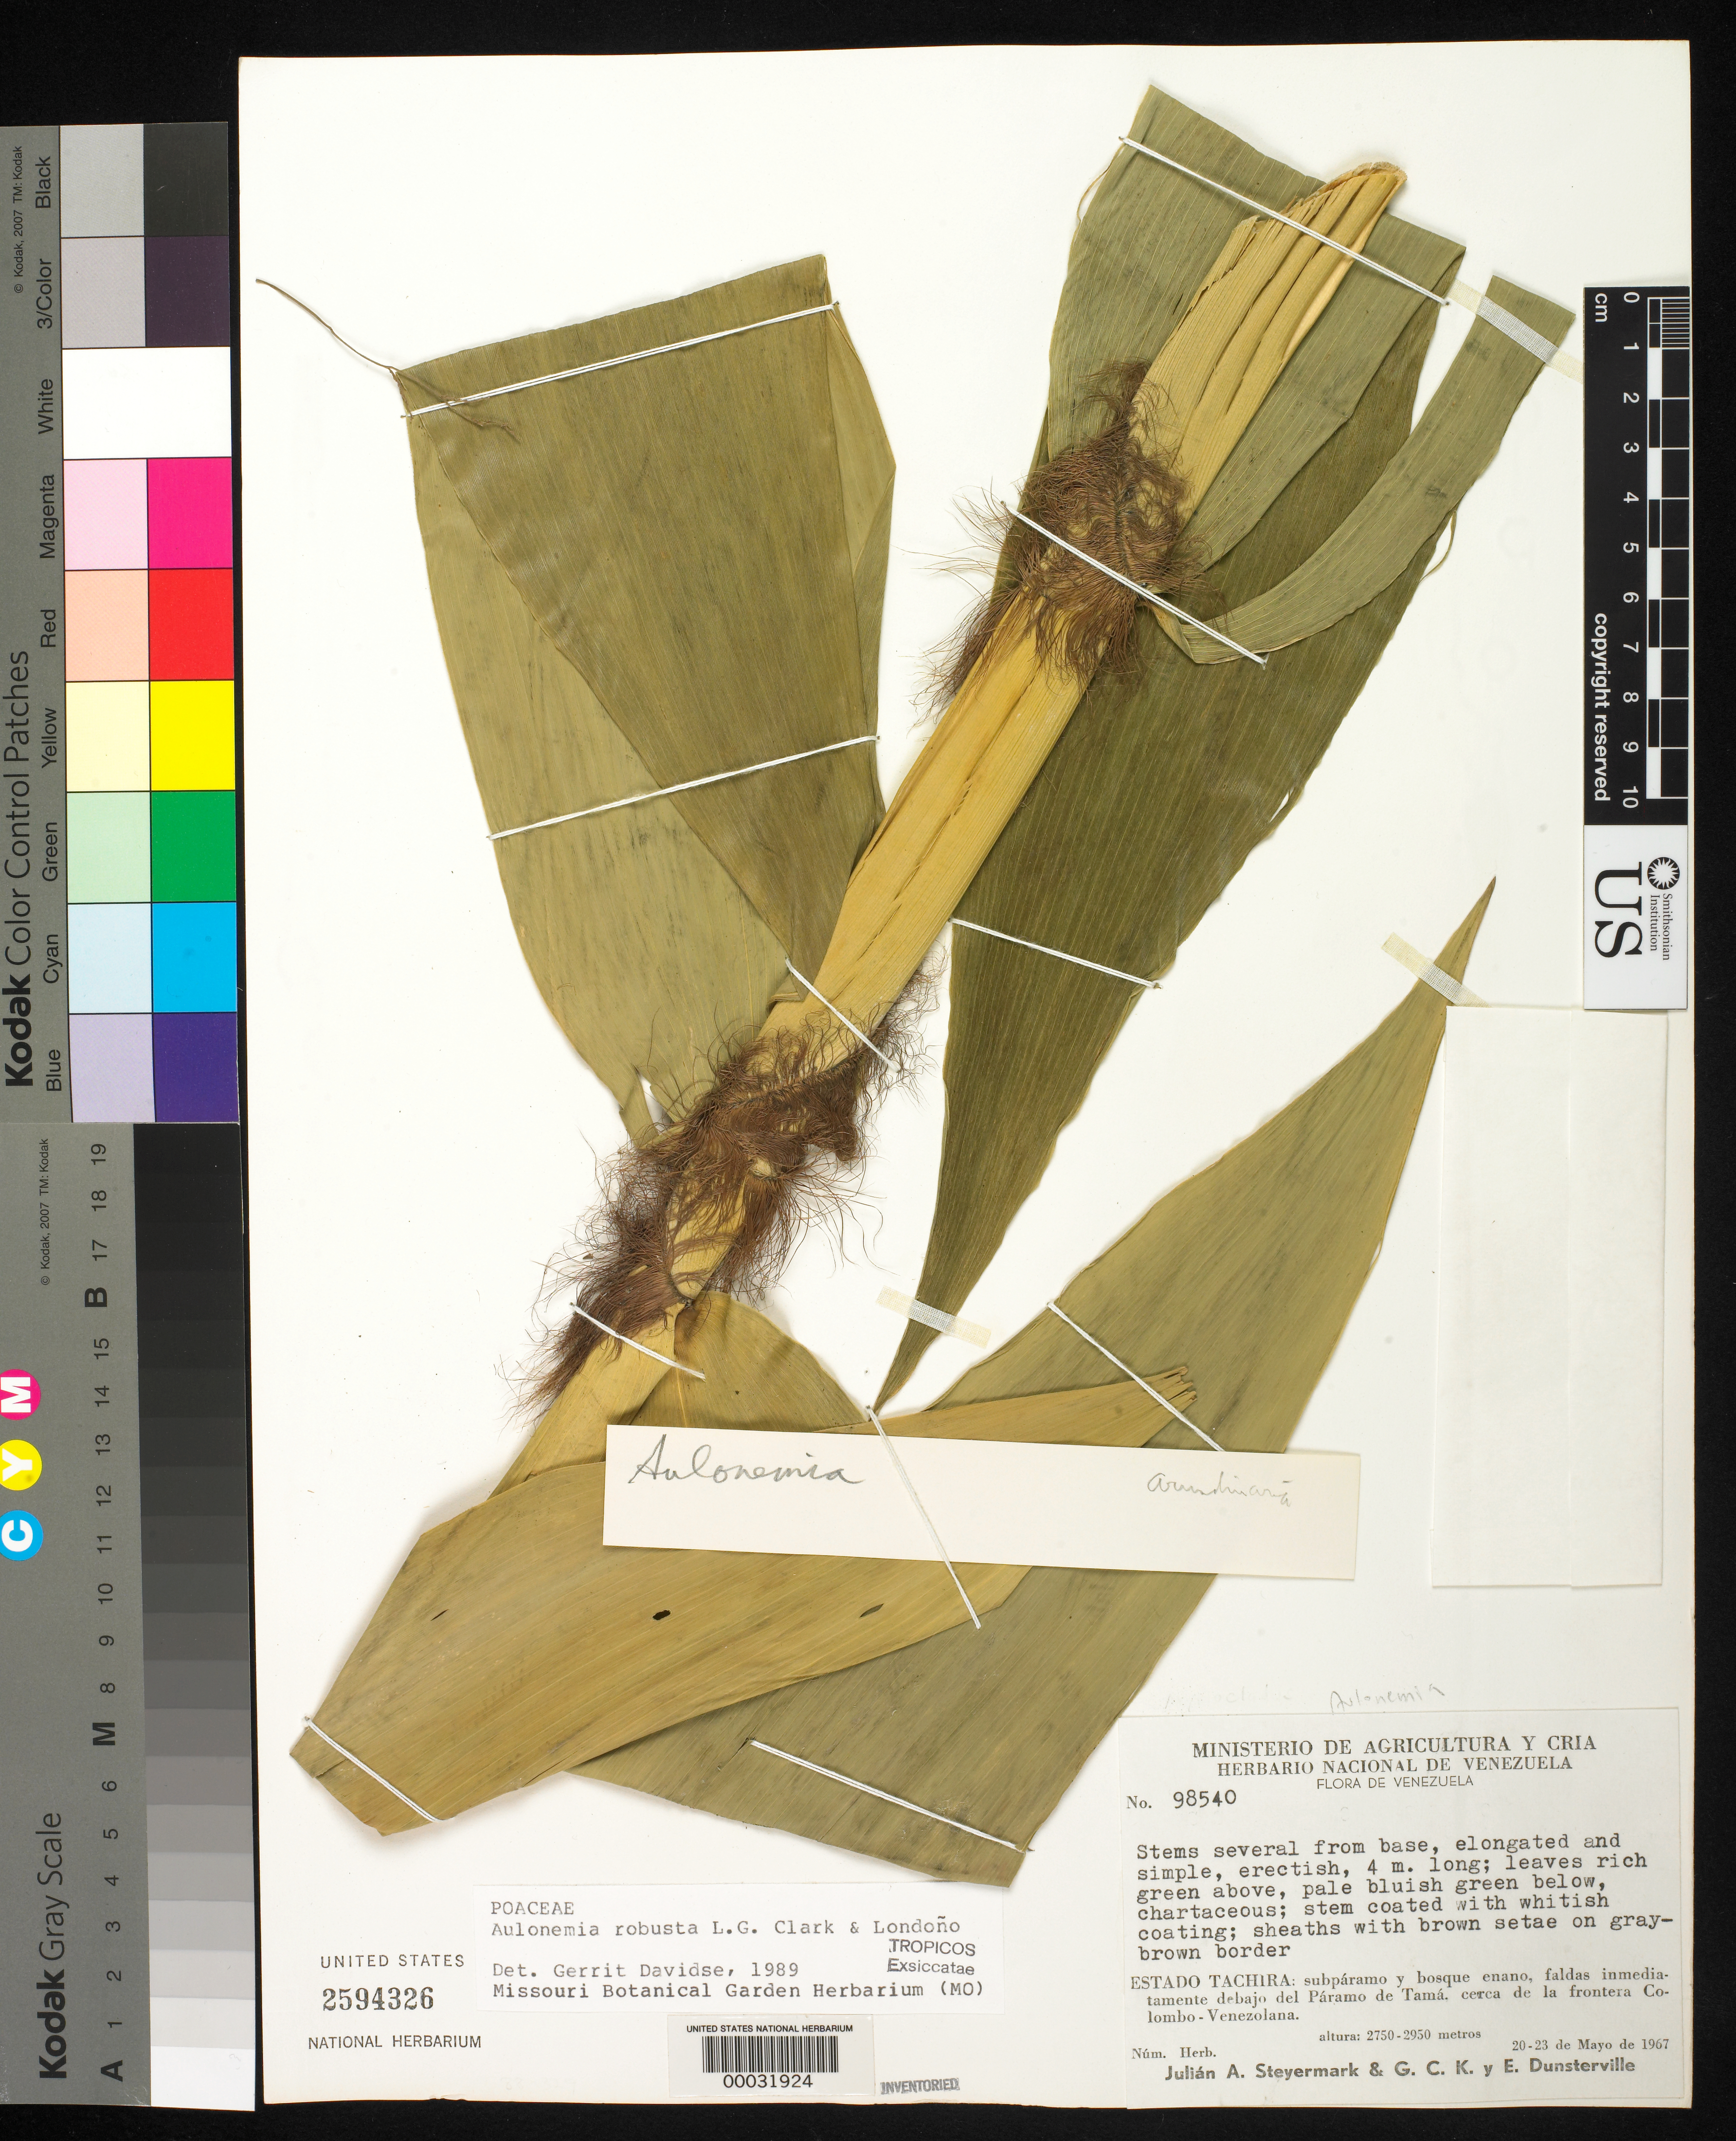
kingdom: Plantae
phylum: Tracheophyta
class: Liliopsida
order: Poales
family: Poaceae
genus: Aulonemia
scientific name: Aulonemia robusta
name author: L.G. Clark & Londoño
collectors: J. Steyermark, G. C. K. Dunsterville & E. Dunsterville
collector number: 98540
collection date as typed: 20 May 1967 to 23 May 1967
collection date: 1967-05-20/1967-05-23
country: Venezuela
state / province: Tachira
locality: Faldas inmediatamente debajo del paramo de tama, cerca de la frontera colombo-venezolana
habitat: Subparamo y bosque enano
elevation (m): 2750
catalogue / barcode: US 2594326